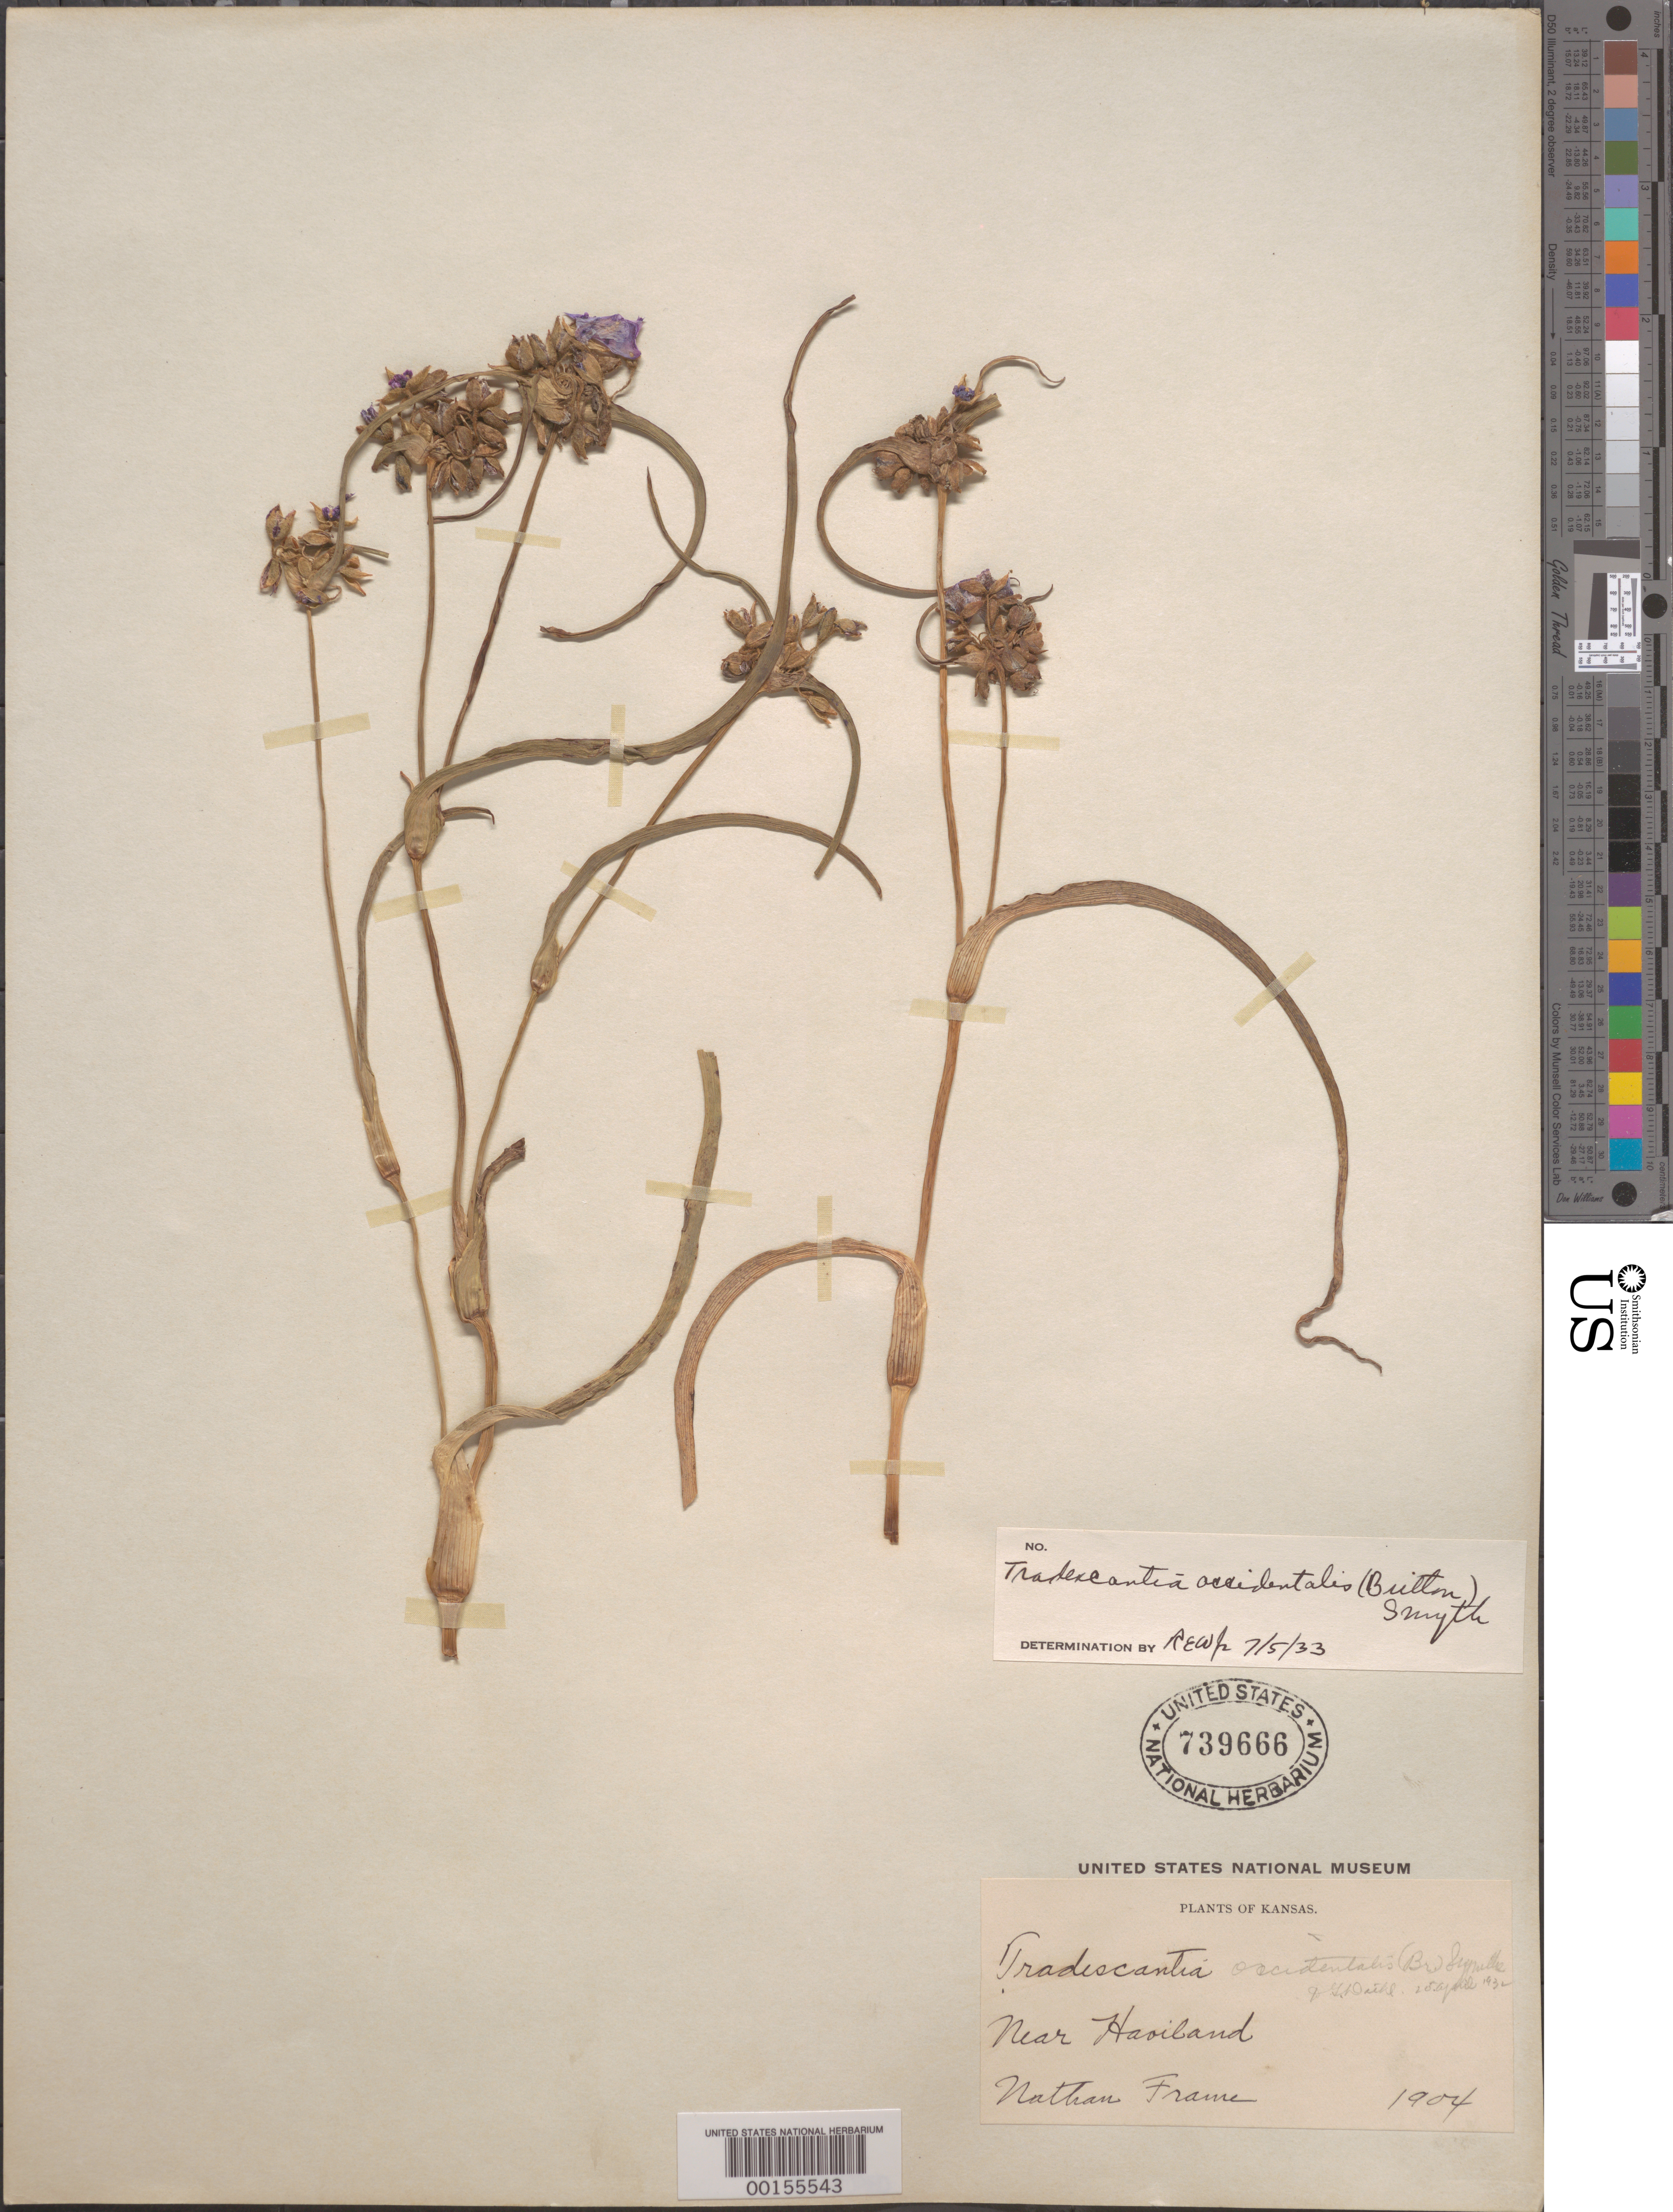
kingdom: Plantae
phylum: Tracheophyta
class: Liliopsida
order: Commelinales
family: Commelinaceae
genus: Tradescantia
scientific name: Tradescantia occidentalis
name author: (Britton) Smyth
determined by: Woodward, R. E.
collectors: N. Frame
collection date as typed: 1904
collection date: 1904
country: United States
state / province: Kansas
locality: Near haviland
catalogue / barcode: US 739666